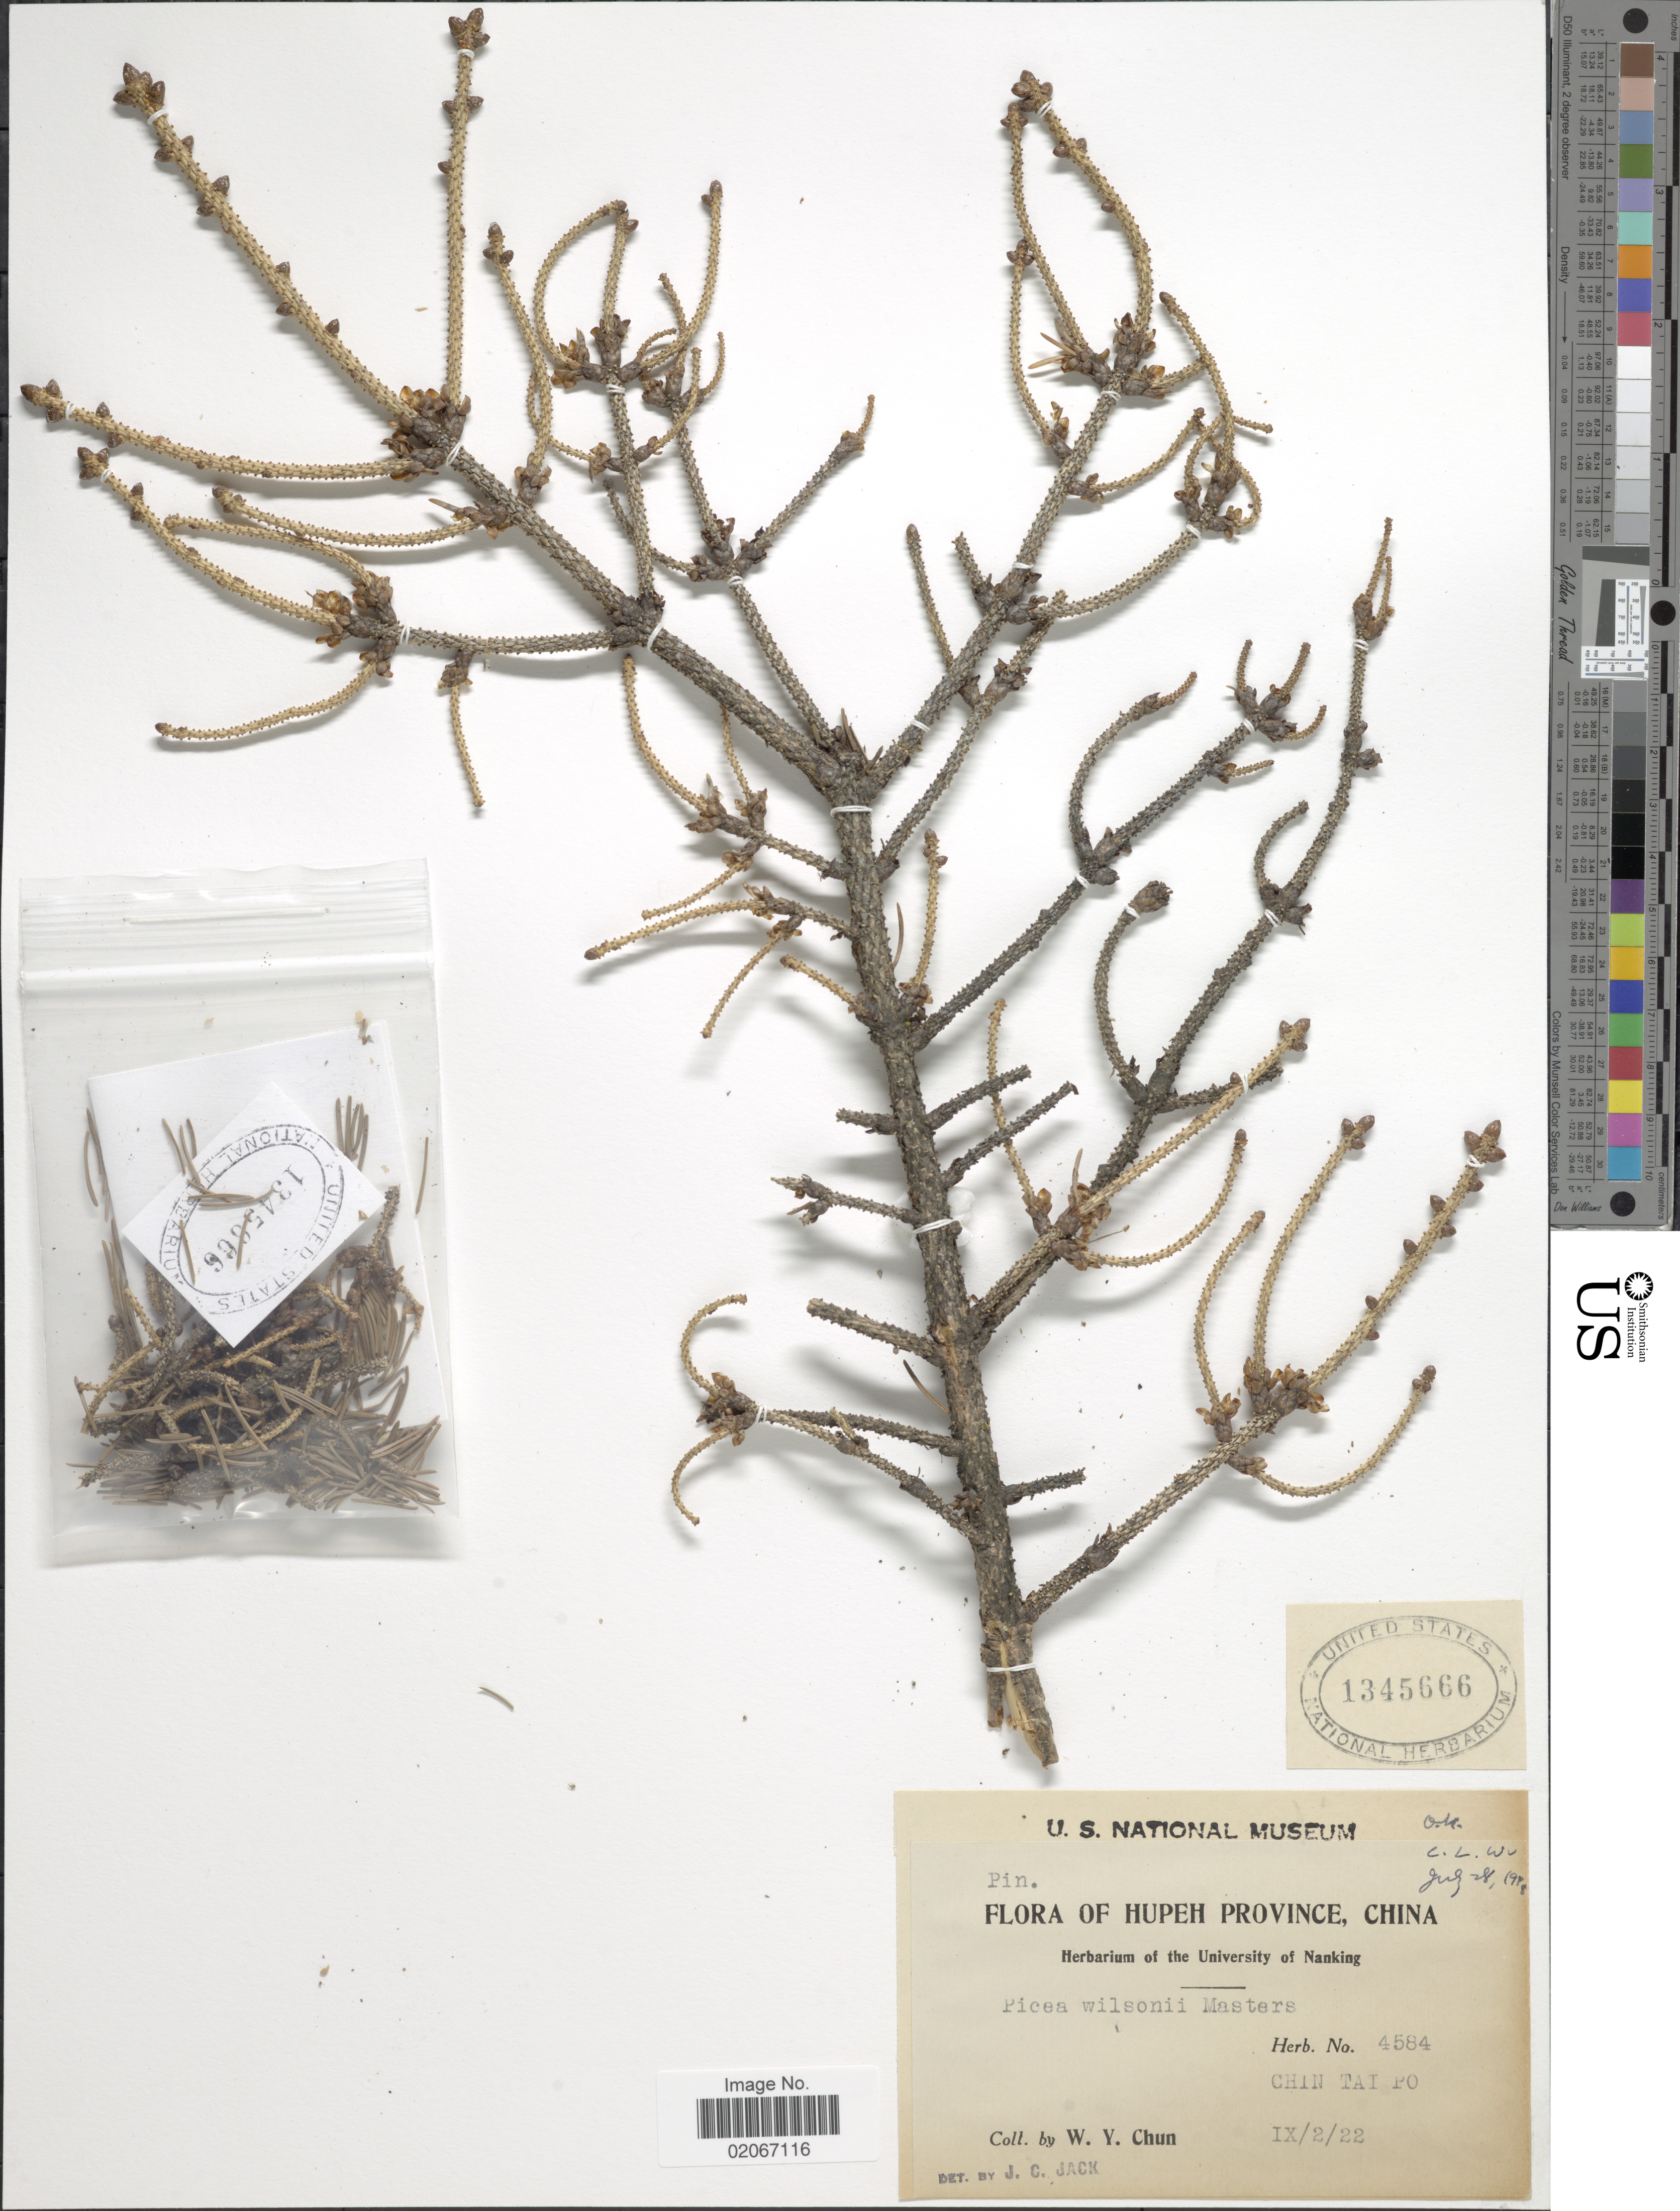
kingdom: Plantae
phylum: Tracheophyta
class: Pinopsida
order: Pinales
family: Pinaceae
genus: Picea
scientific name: Picea wilsonii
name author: Mast.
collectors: W. Y. Chun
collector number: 4584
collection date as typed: Transcribed d/m/y: 2/9/22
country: China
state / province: Hubei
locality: Hupeh Province, Chin Tai Po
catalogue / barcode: US 1345666